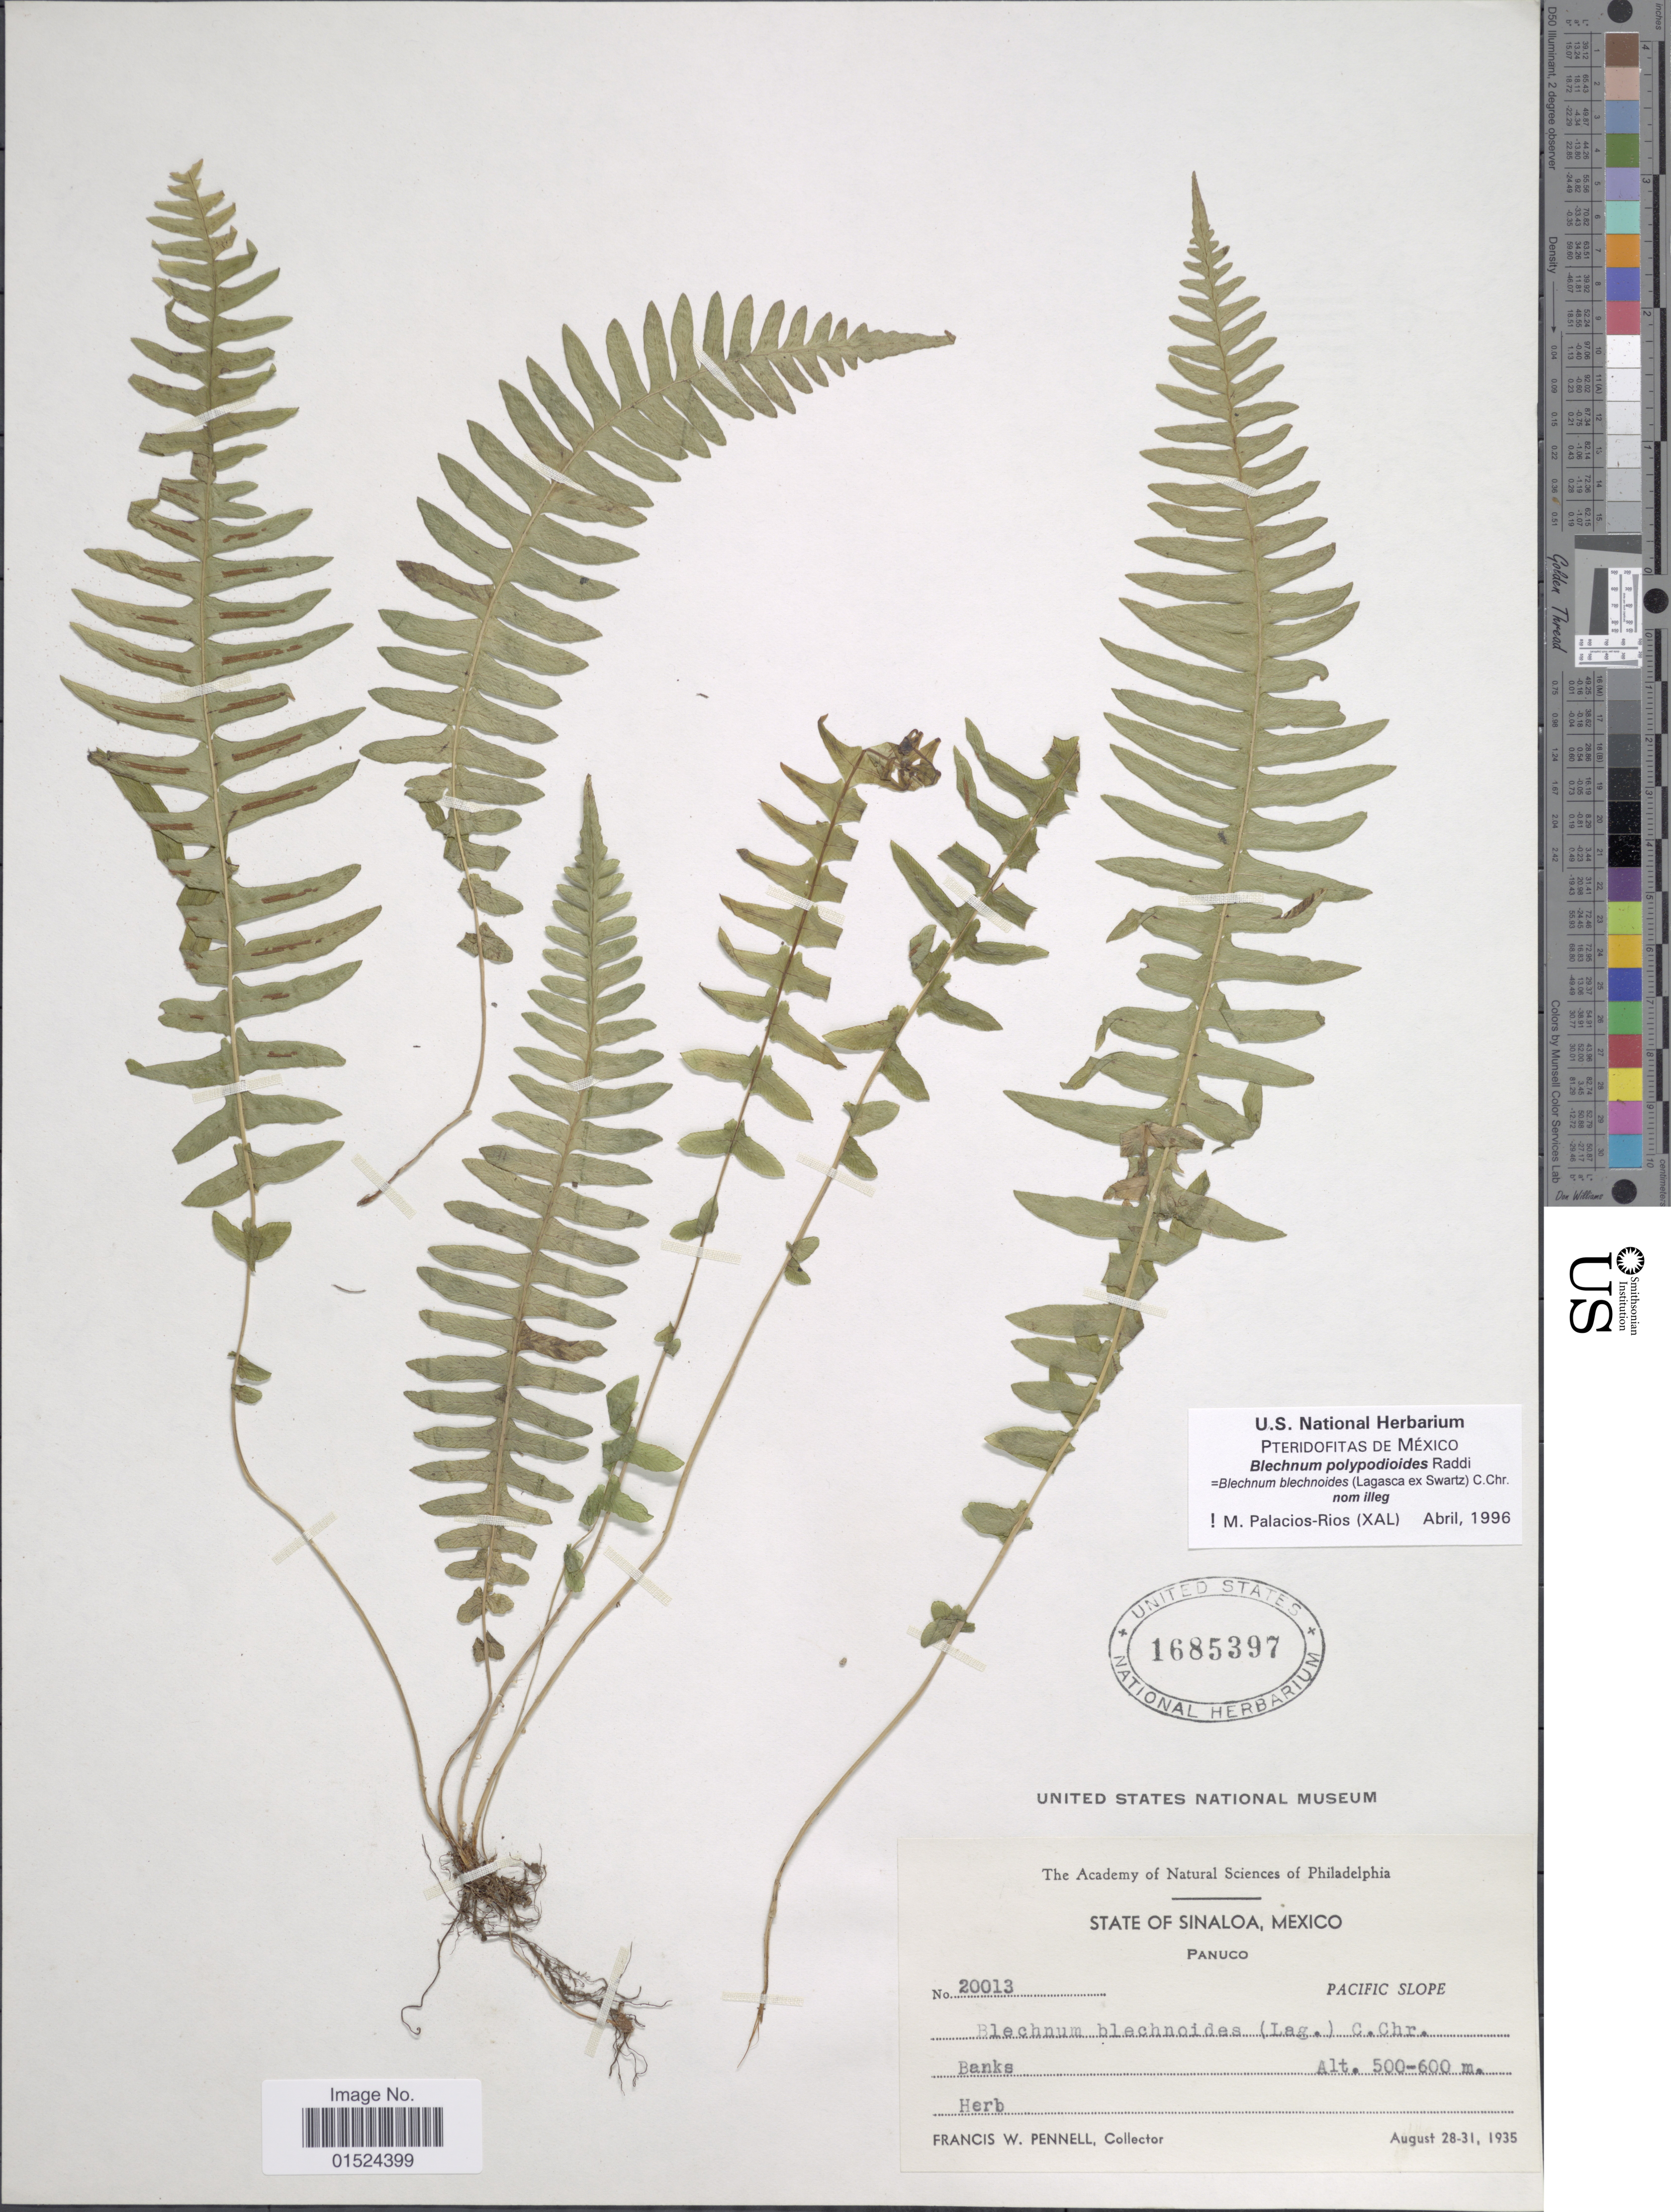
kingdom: Plantae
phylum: Tracheophyta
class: Polypodiopsida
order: Polypodiales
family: Blechnaceae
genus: Blechnum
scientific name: Blechnum polypodioides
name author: Raddi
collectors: F. W. Pennell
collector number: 20013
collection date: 1935-08-28/1935-08-31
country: Mexico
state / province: Sinaloa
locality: Panuco, Pacific Slope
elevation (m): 500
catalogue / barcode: US 1685397